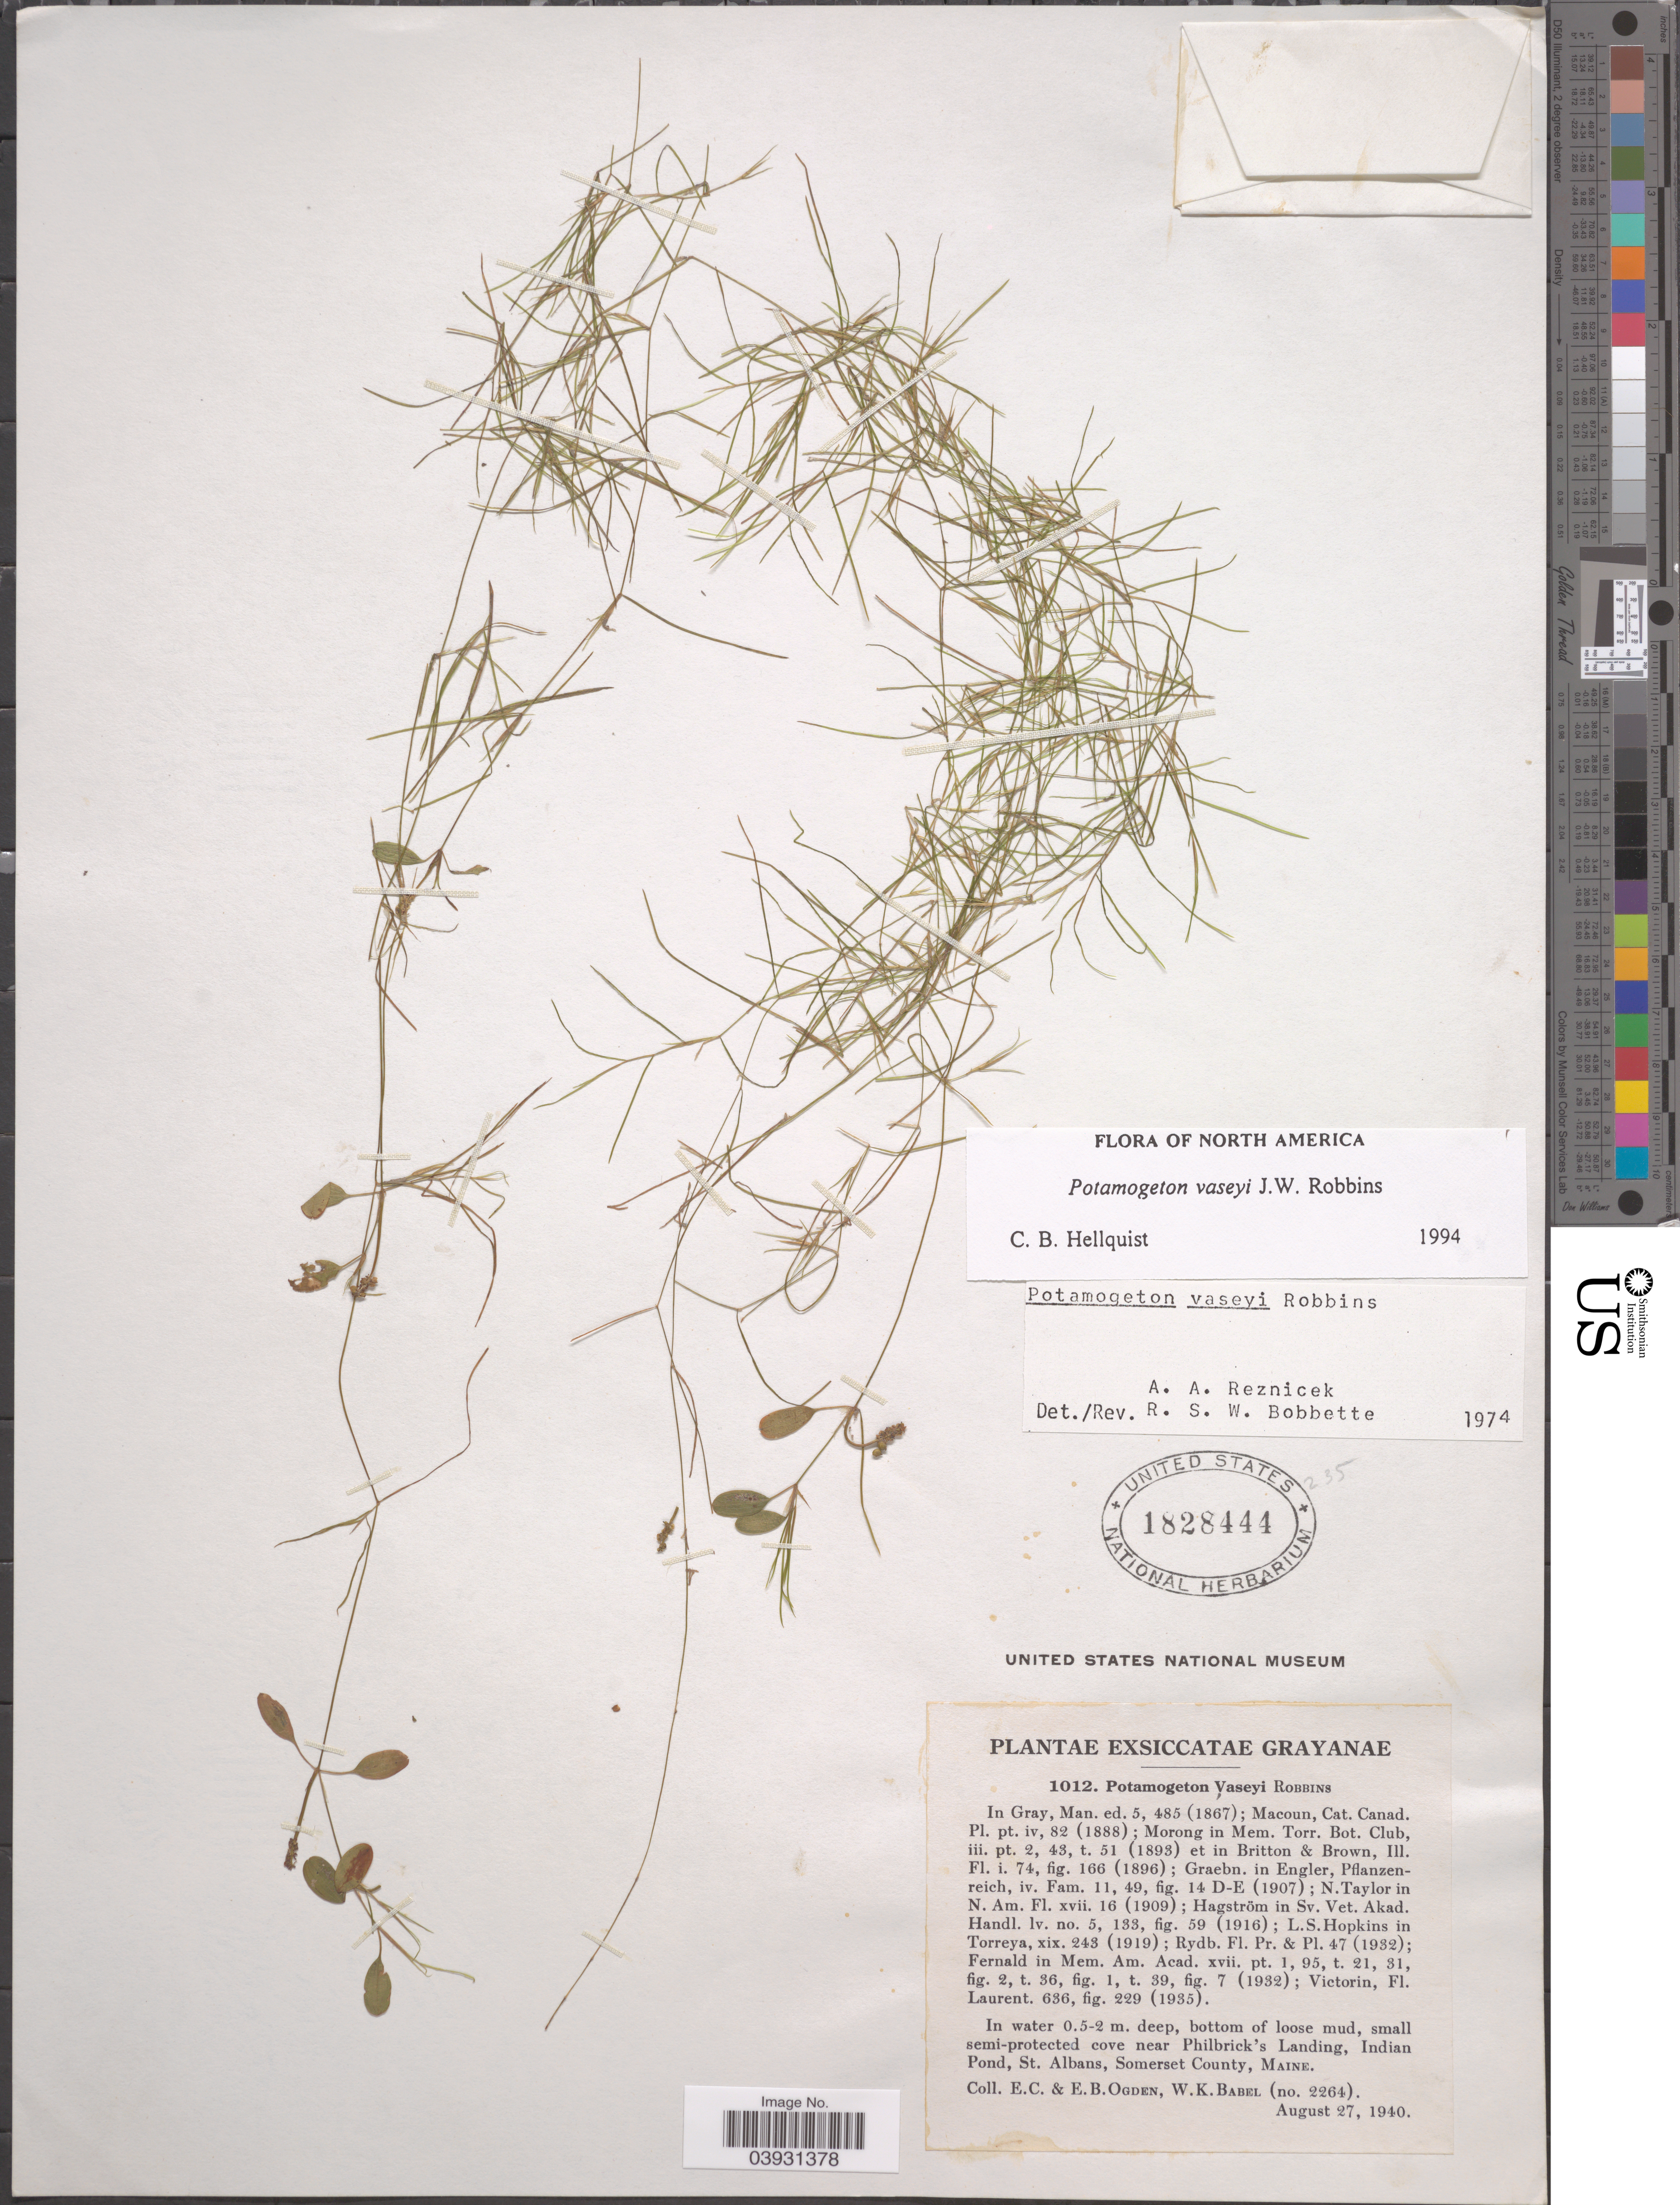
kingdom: Plantae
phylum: Tracheophyta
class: Liliopsida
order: Alismatales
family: Potamogetonaceae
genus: Potamogeton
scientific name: Potamogeton vaseyi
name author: J.W. Robbins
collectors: E. Ogden, E. Ogden & W. Babel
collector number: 2264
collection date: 1940-08-27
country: United States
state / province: Maine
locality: Near Philbrick's Landing, Indian Pond, St. Albans, Somerset County.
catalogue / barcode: US 1828444